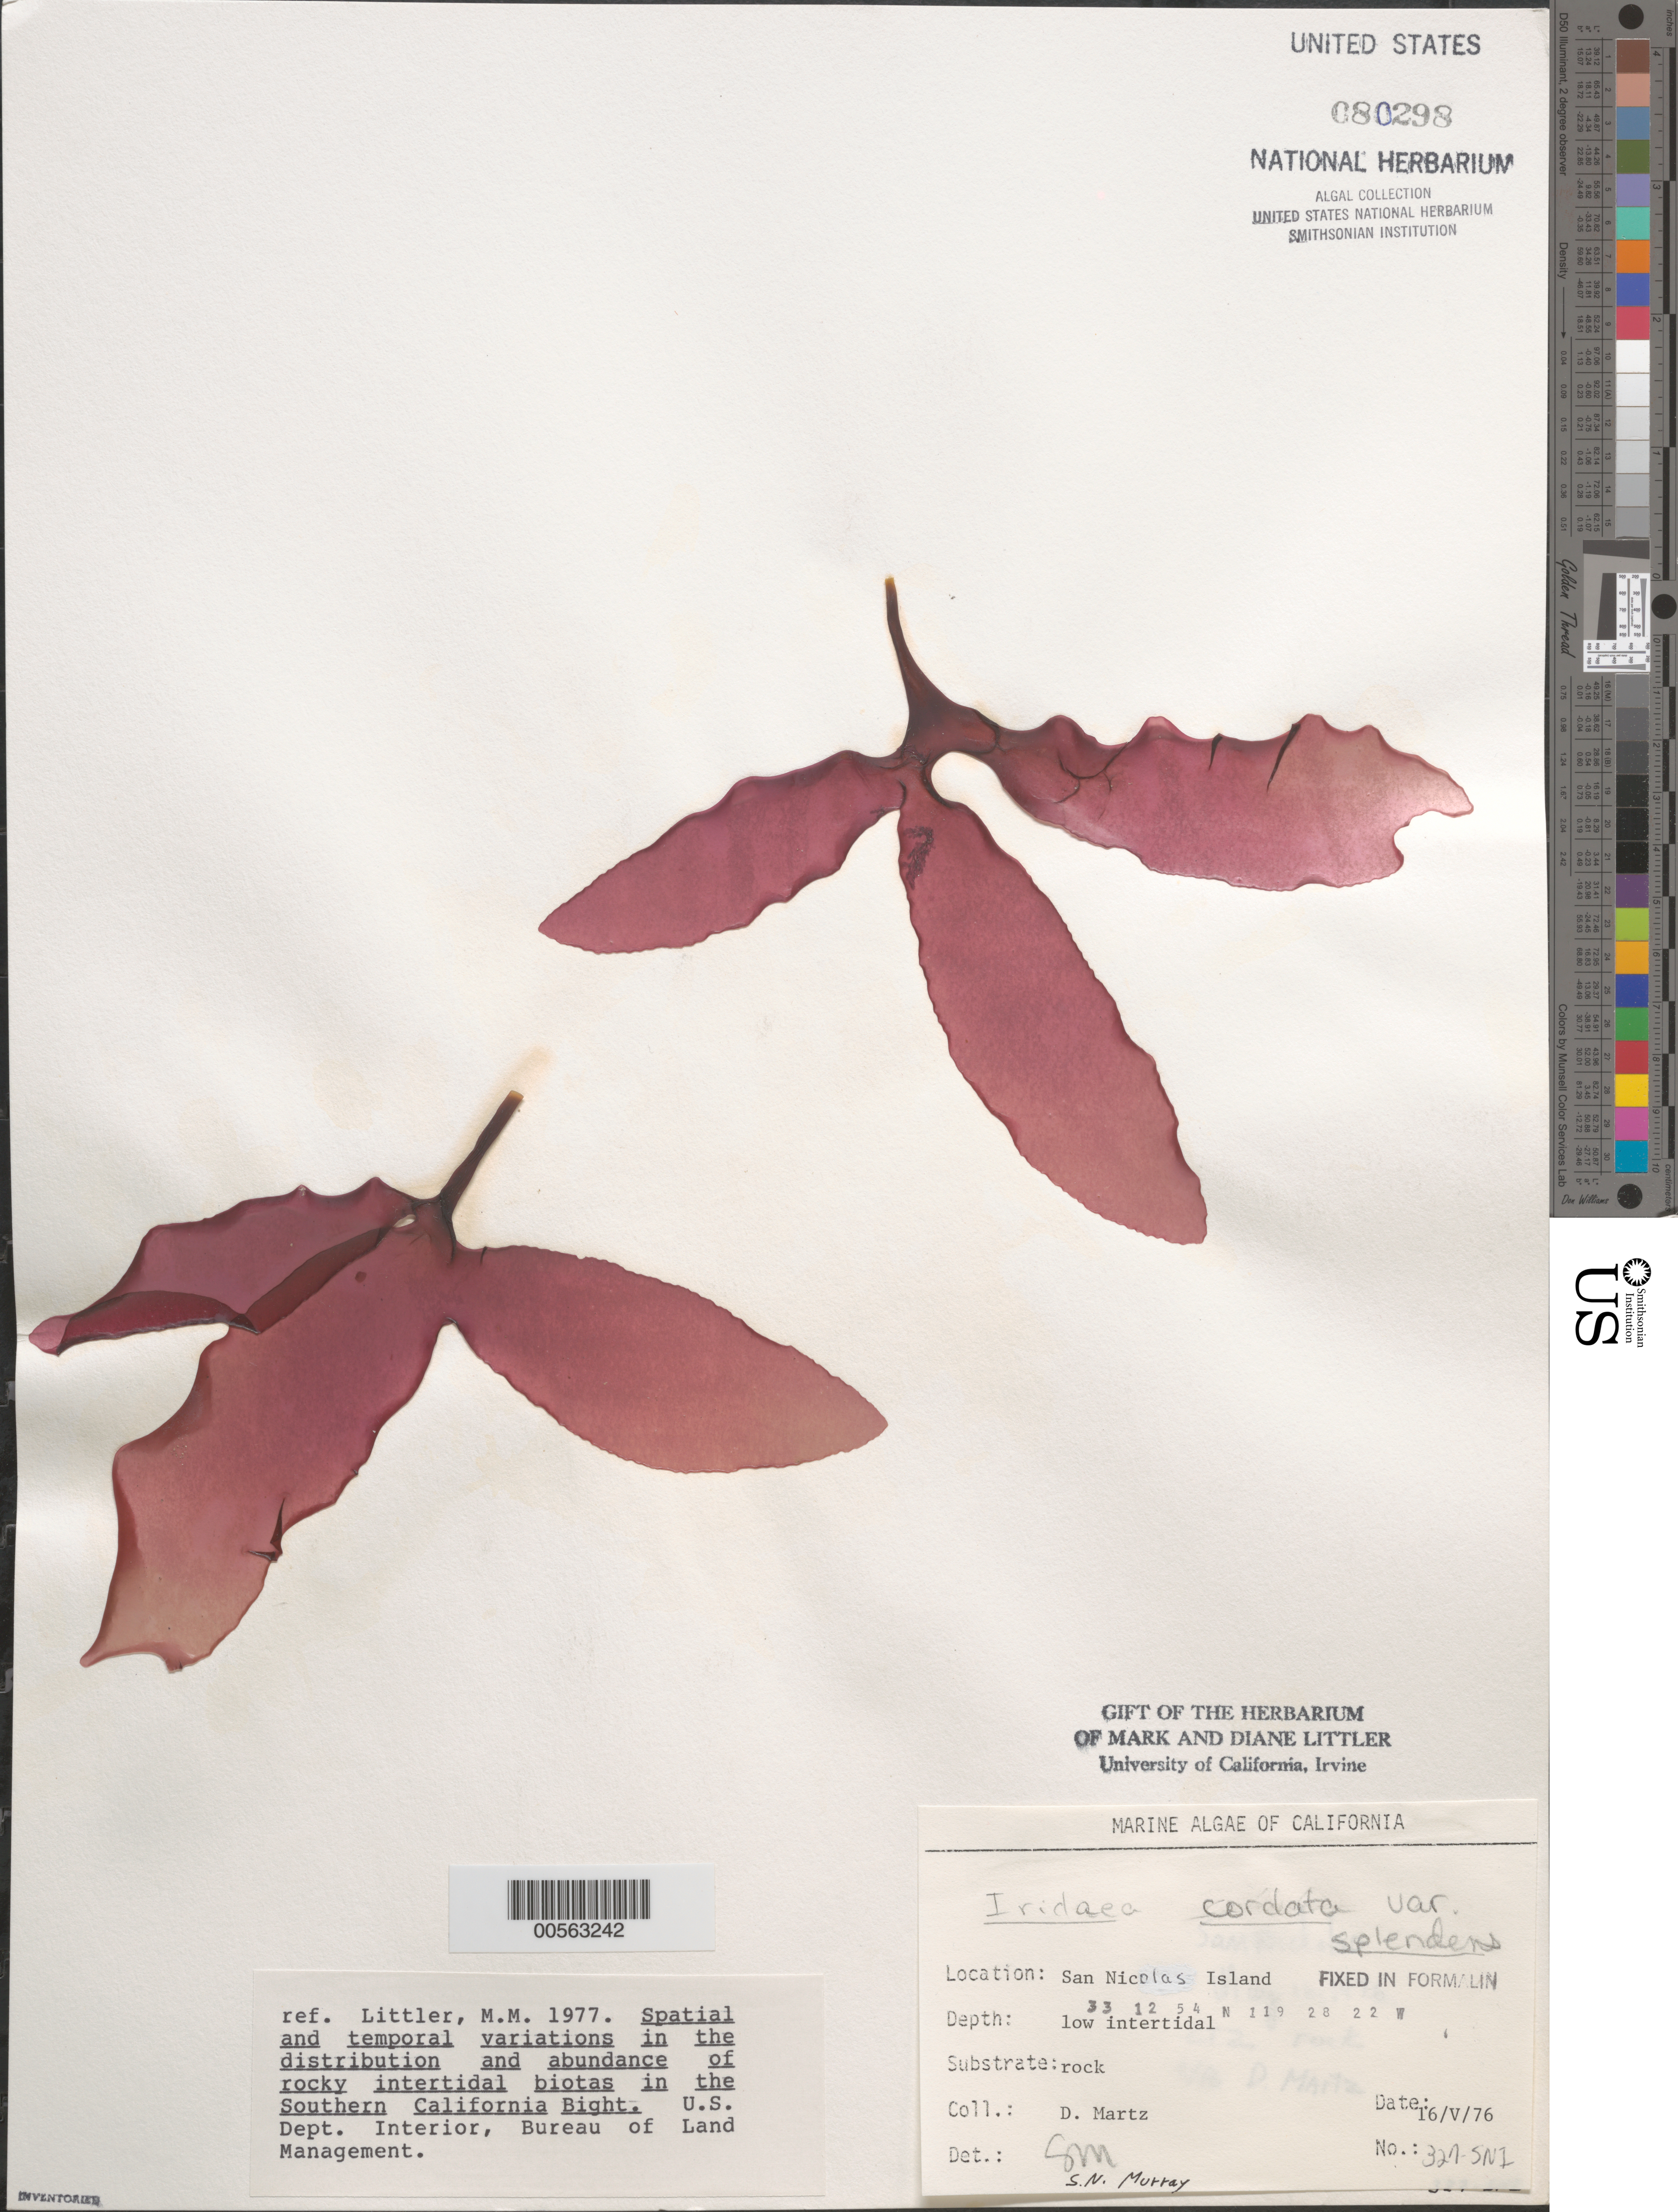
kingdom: Plantae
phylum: Rhodophyta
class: Florideophyceae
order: Gigartinales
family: Gigartinaceae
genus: Iridaea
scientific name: Iridaea cordata var. splendens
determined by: Murray, S. N.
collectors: D. Martz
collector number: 327-sni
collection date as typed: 16 May 1976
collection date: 1976-05-16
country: United States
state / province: California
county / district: Ventura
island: San Nicolas Island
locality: Dutch Harbor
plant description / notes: BLM-SOCALBIGHT Rocky Intertidal Survey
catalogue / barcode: US 80298